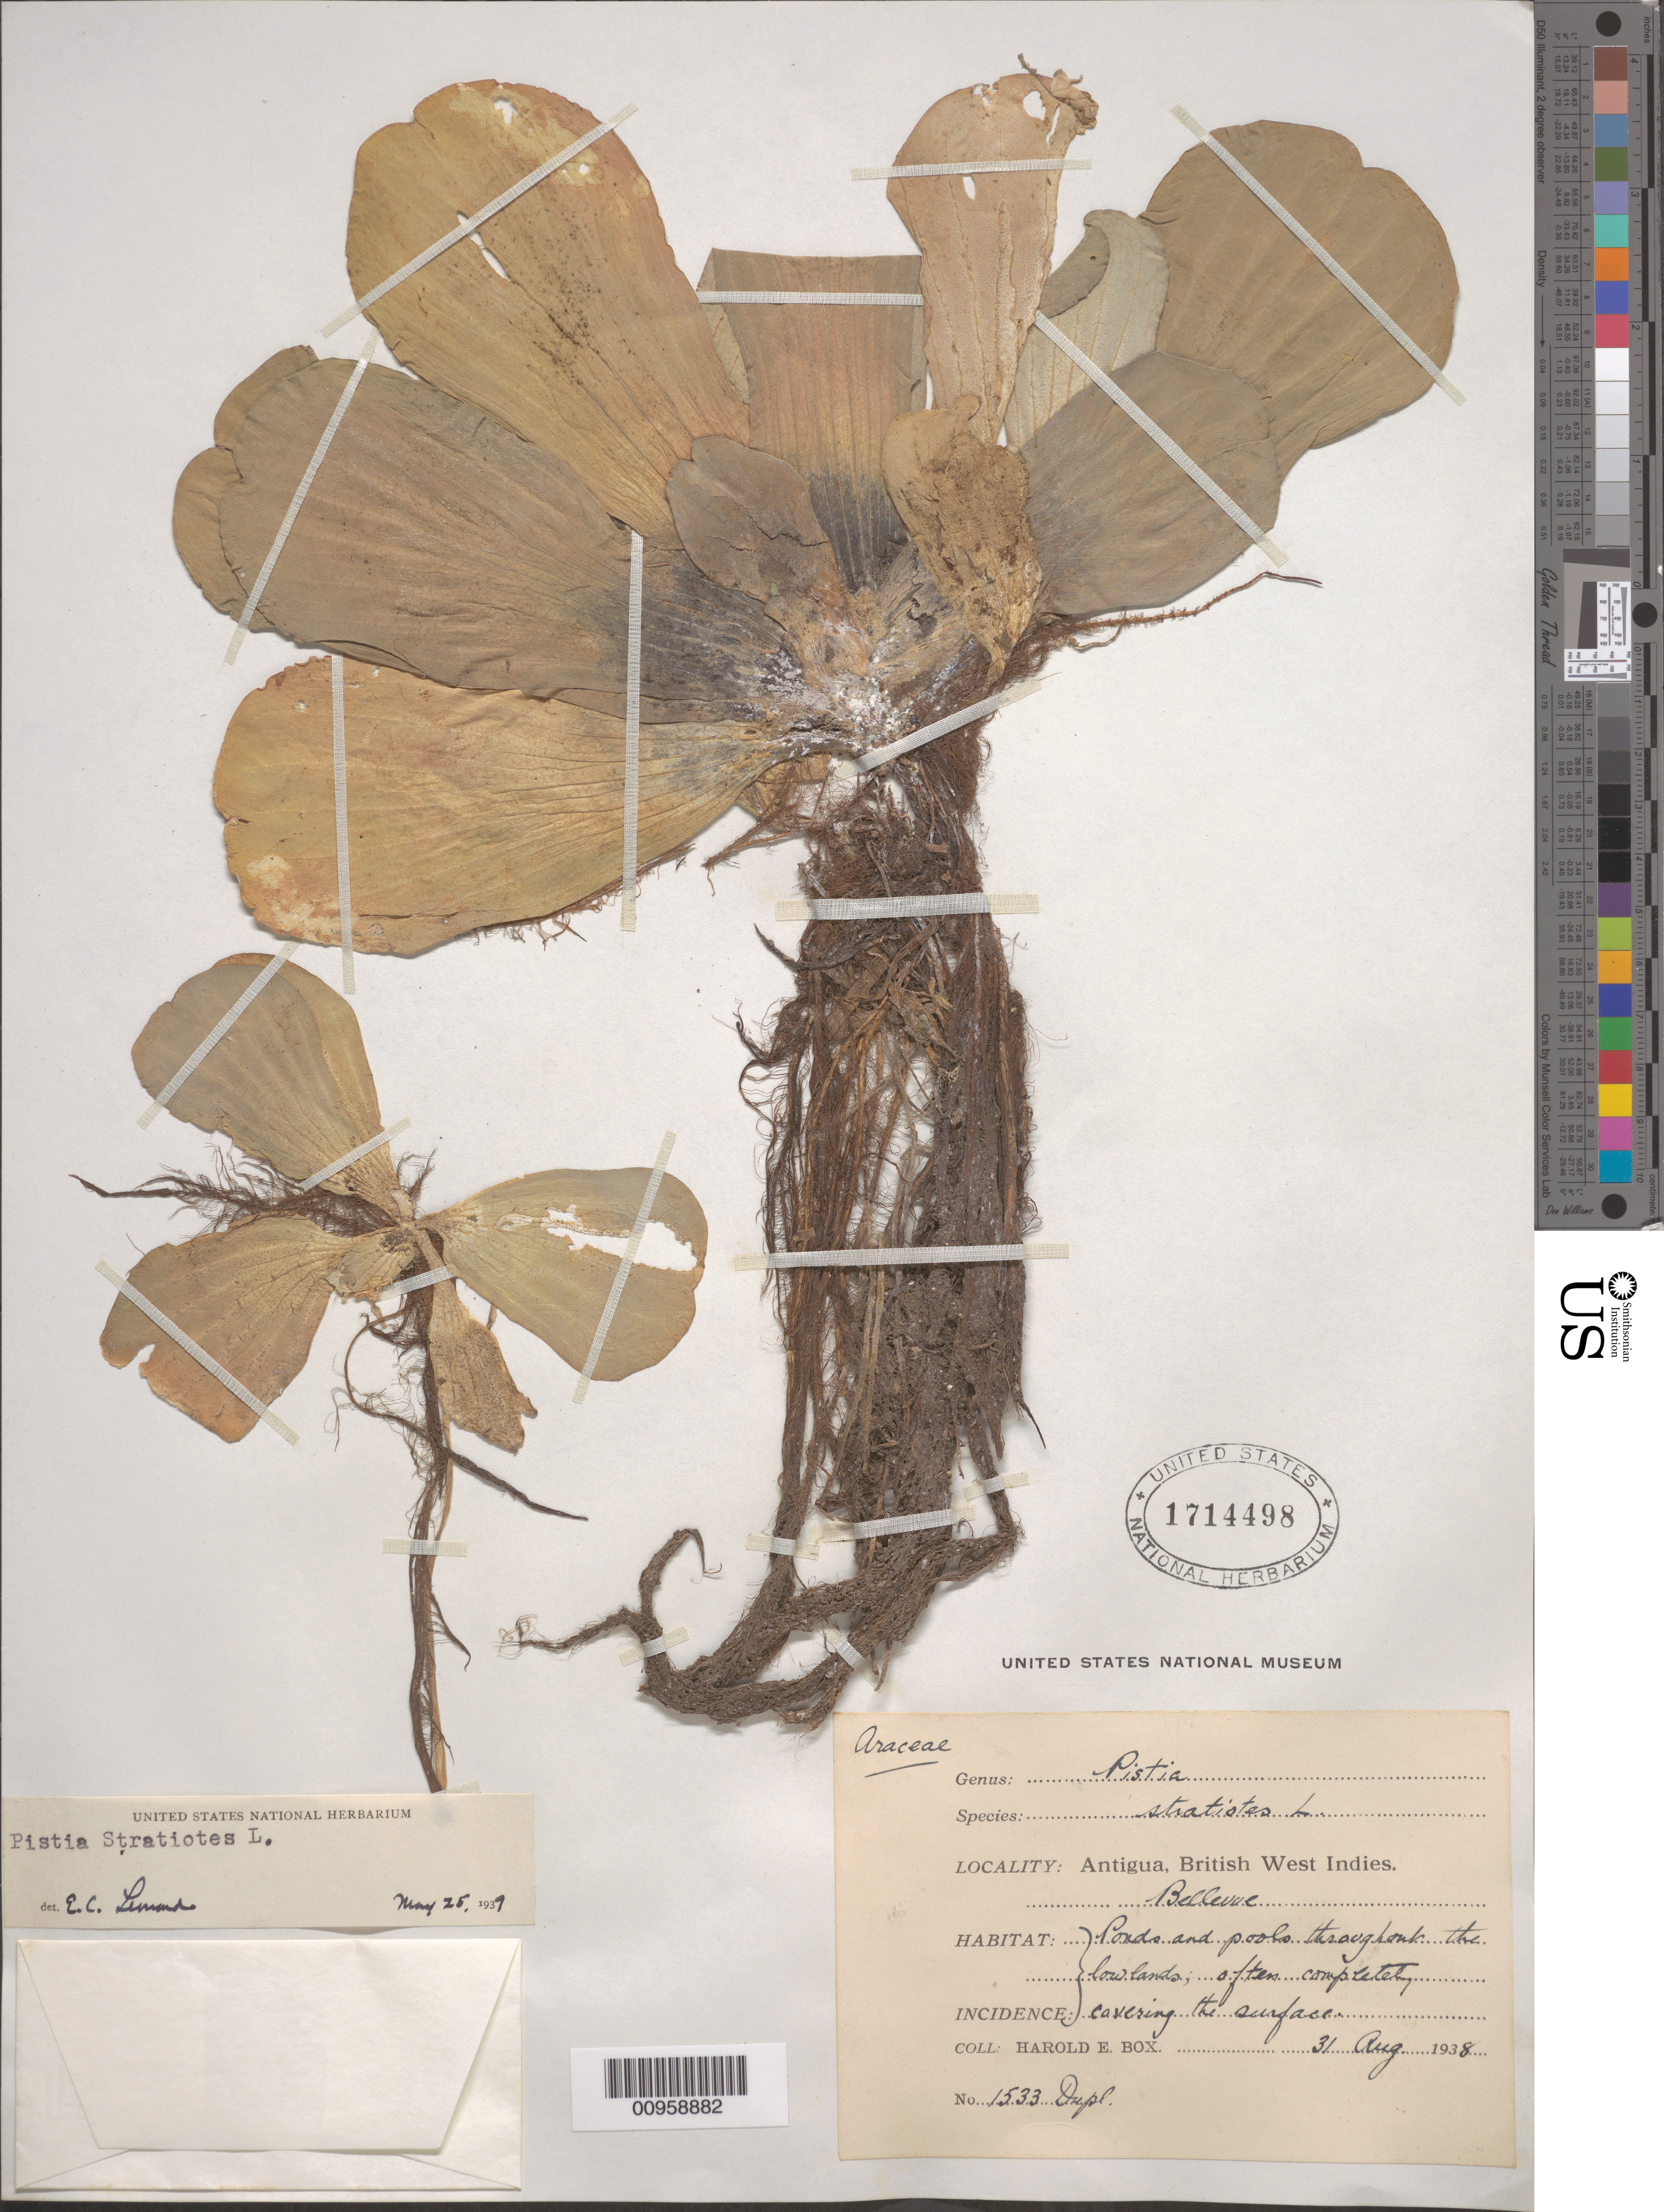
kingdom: Plantae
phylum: Tracheophyta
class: Liliopsida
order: Alismatales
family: Araceae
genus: Pistia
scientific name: Pistia stratiotes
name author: L.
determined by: Leonard, Emery C., (US)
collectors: H. E. Box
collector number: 1533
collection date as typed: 31 Aug 1938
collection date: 1938-08-31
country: Antigua and Barbuda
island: Antigua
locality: Bellevue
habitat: Ponds and pools throughout the lowlands; often completely covering the surface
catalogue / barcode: US 1714498